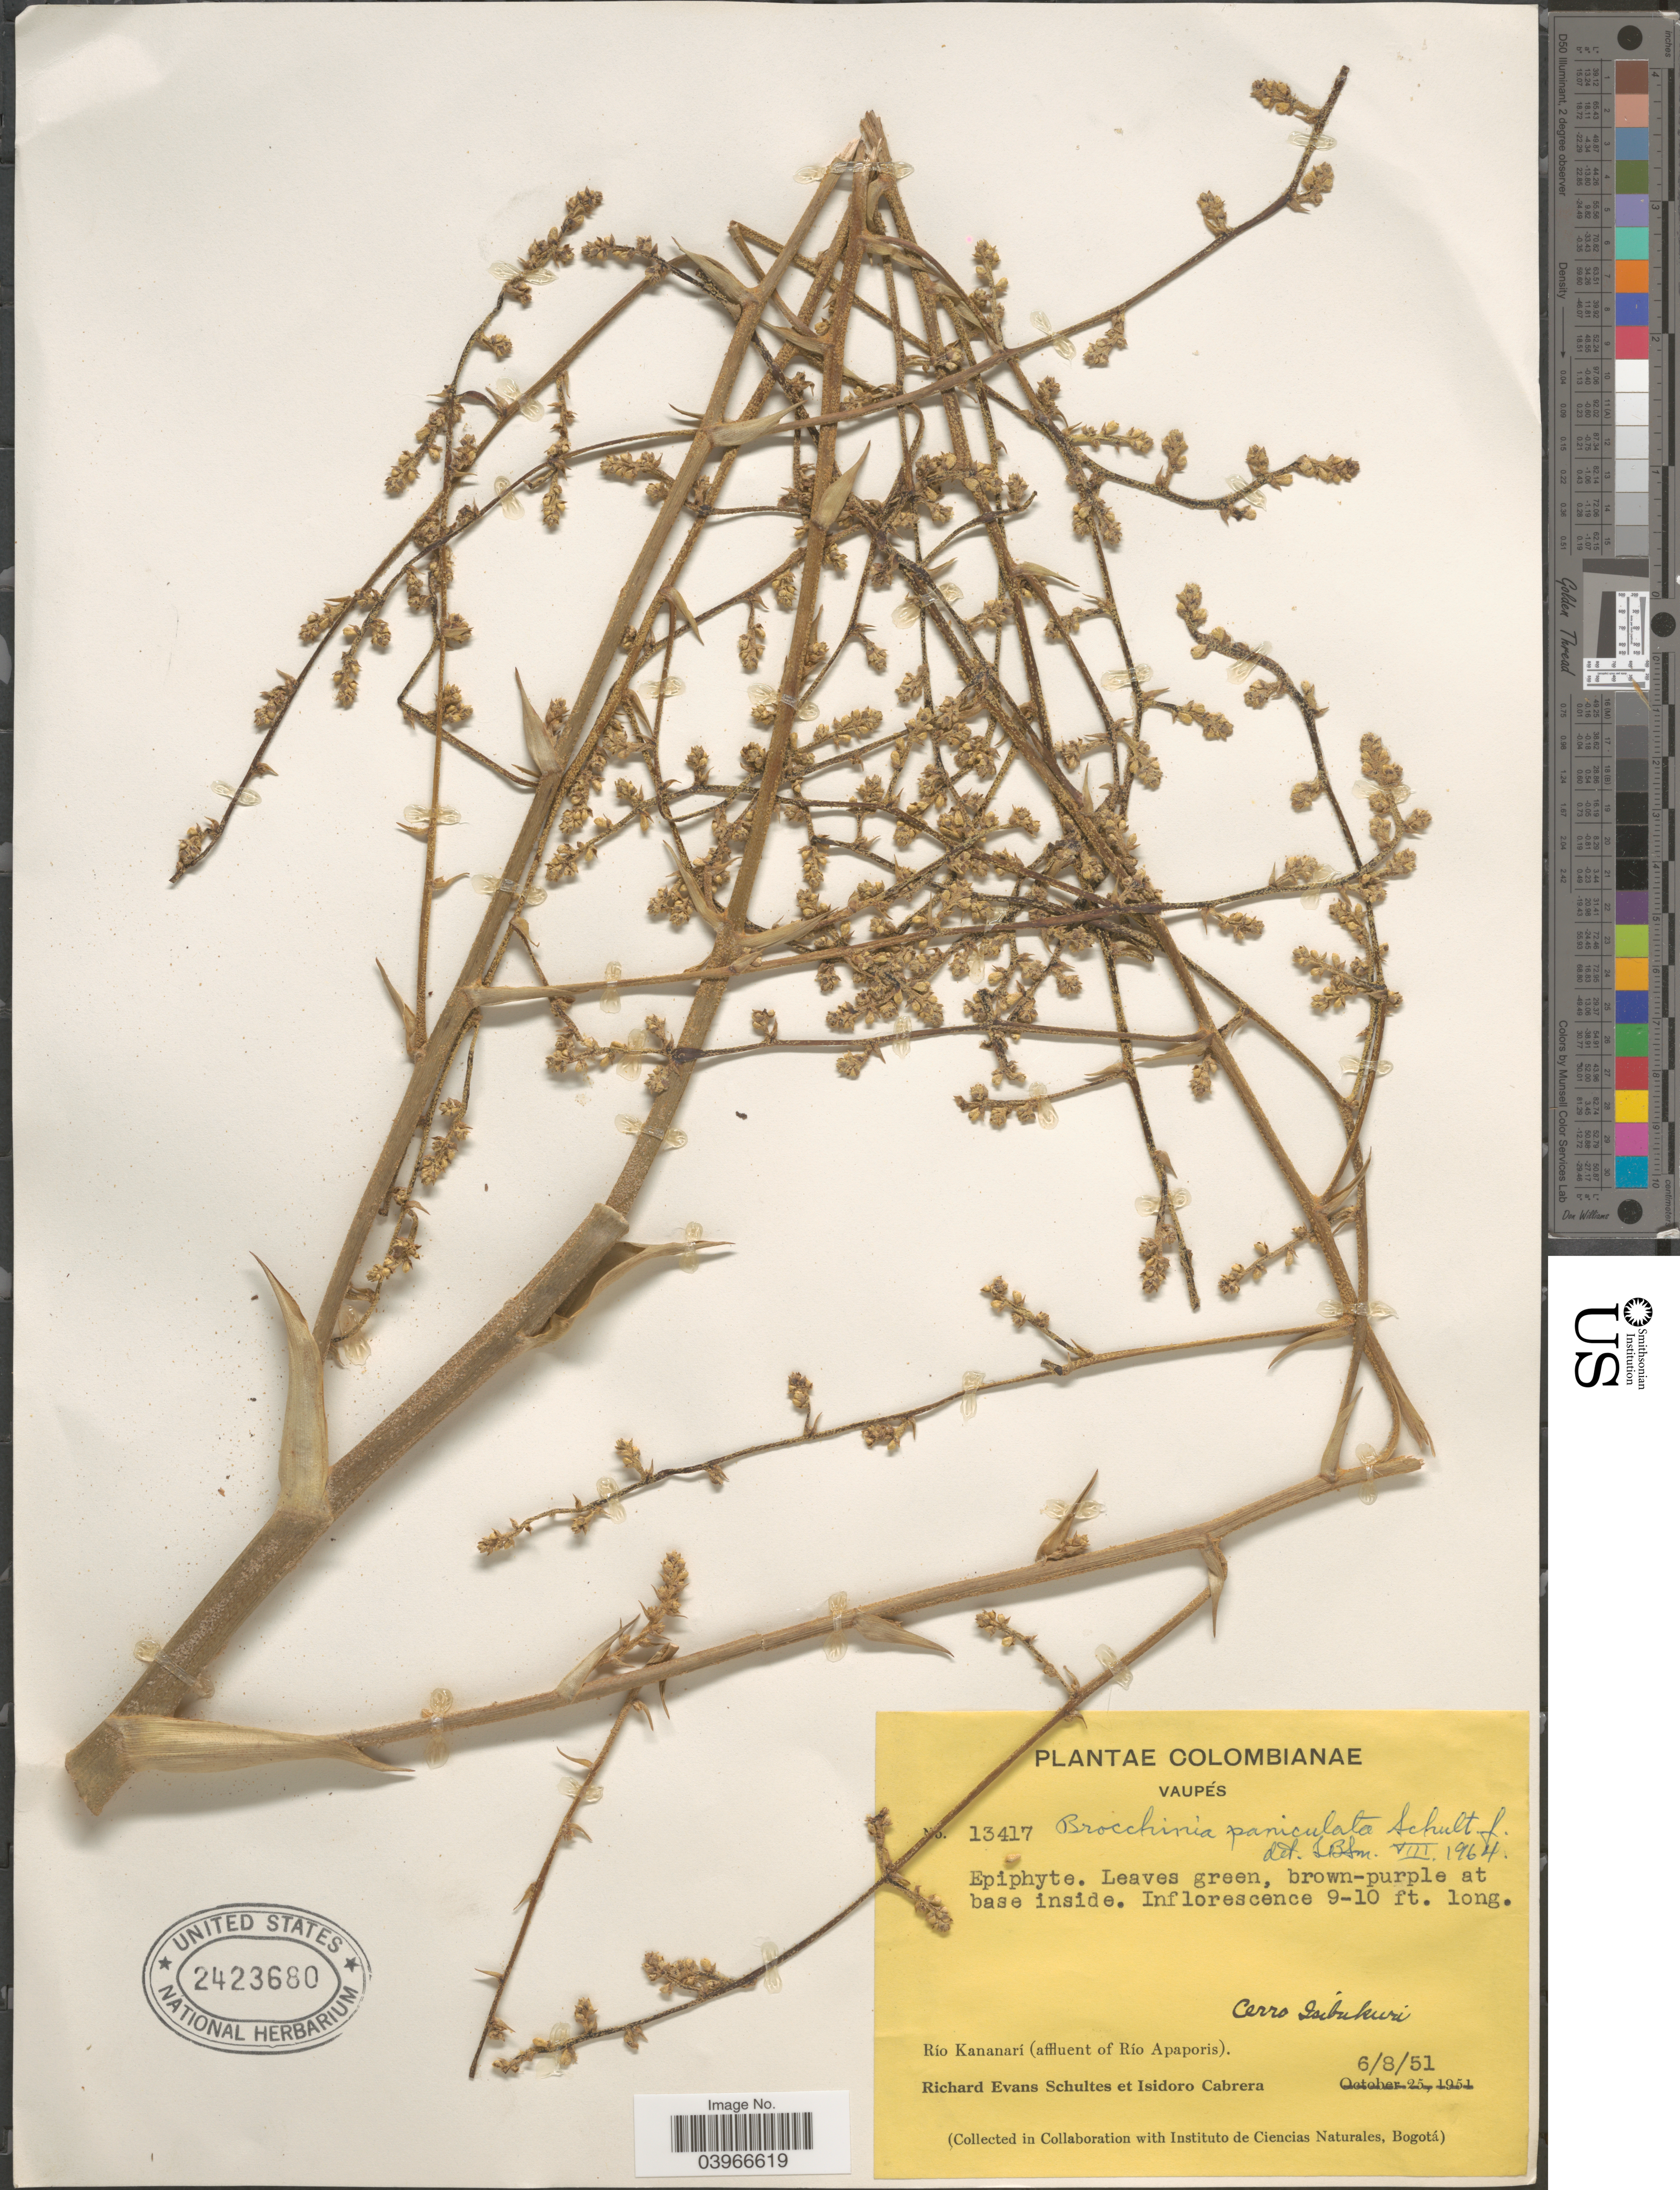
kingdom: Plantae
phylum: Tracheophyta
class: Liliopsida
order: Poales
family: Bromeliaceae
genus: Brocchinia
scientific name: Brocchinia paniculata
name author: Schult. f.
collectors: R. E. Schultes & I. Cabrera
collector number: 13417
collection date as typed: Transcribed d/m/y: 6/8/51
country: Colombia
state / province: Vaupés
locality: Río Kananarí (affluent of Río Apaporis). Cerro Isibukuri.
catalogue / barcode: US 2423680